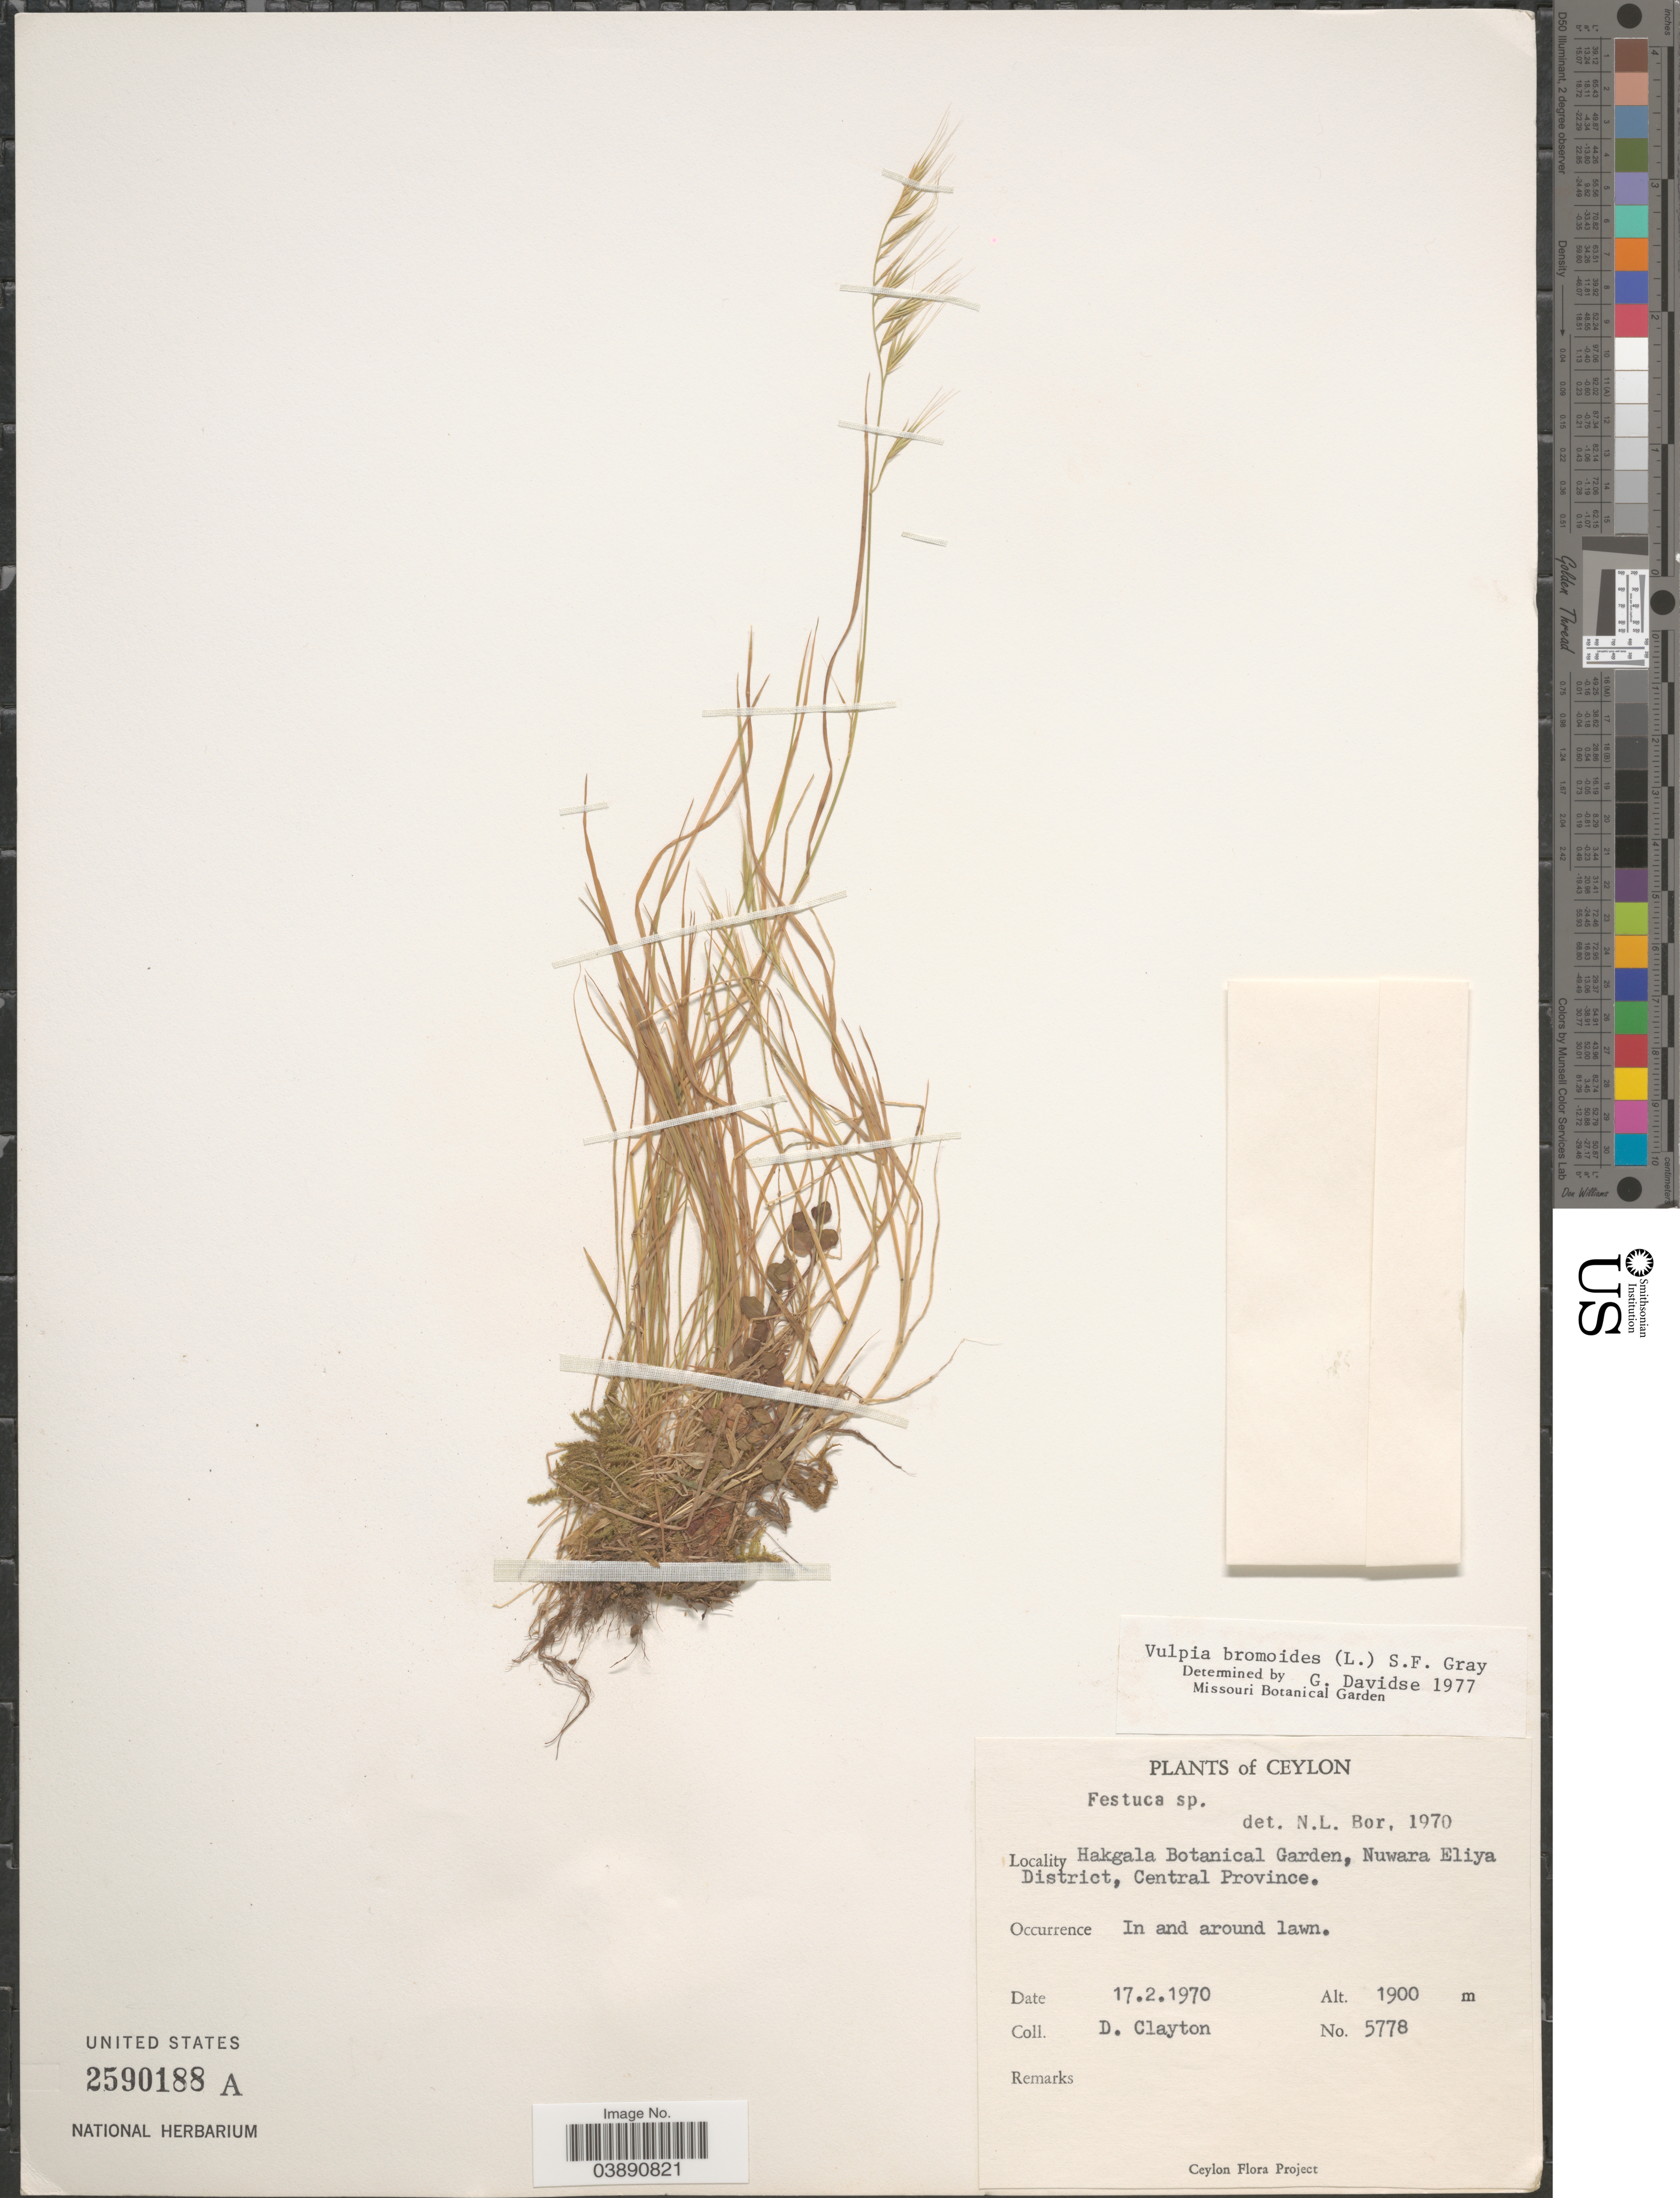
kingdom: Plantae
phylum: Tracheophyta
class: Liliopsida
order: Poales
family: Poaceae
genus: Festuca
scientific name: Festuca bromoides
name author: L.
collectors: D. Clayton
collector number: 5778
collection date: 1970-02-17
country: Sri Lanka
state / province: Central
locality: Ceylon. Hakgala Botanical Garden, Nuwara Eliya District, Central Province. In and around lawn.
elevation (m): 1900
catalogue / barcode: US 2590188A